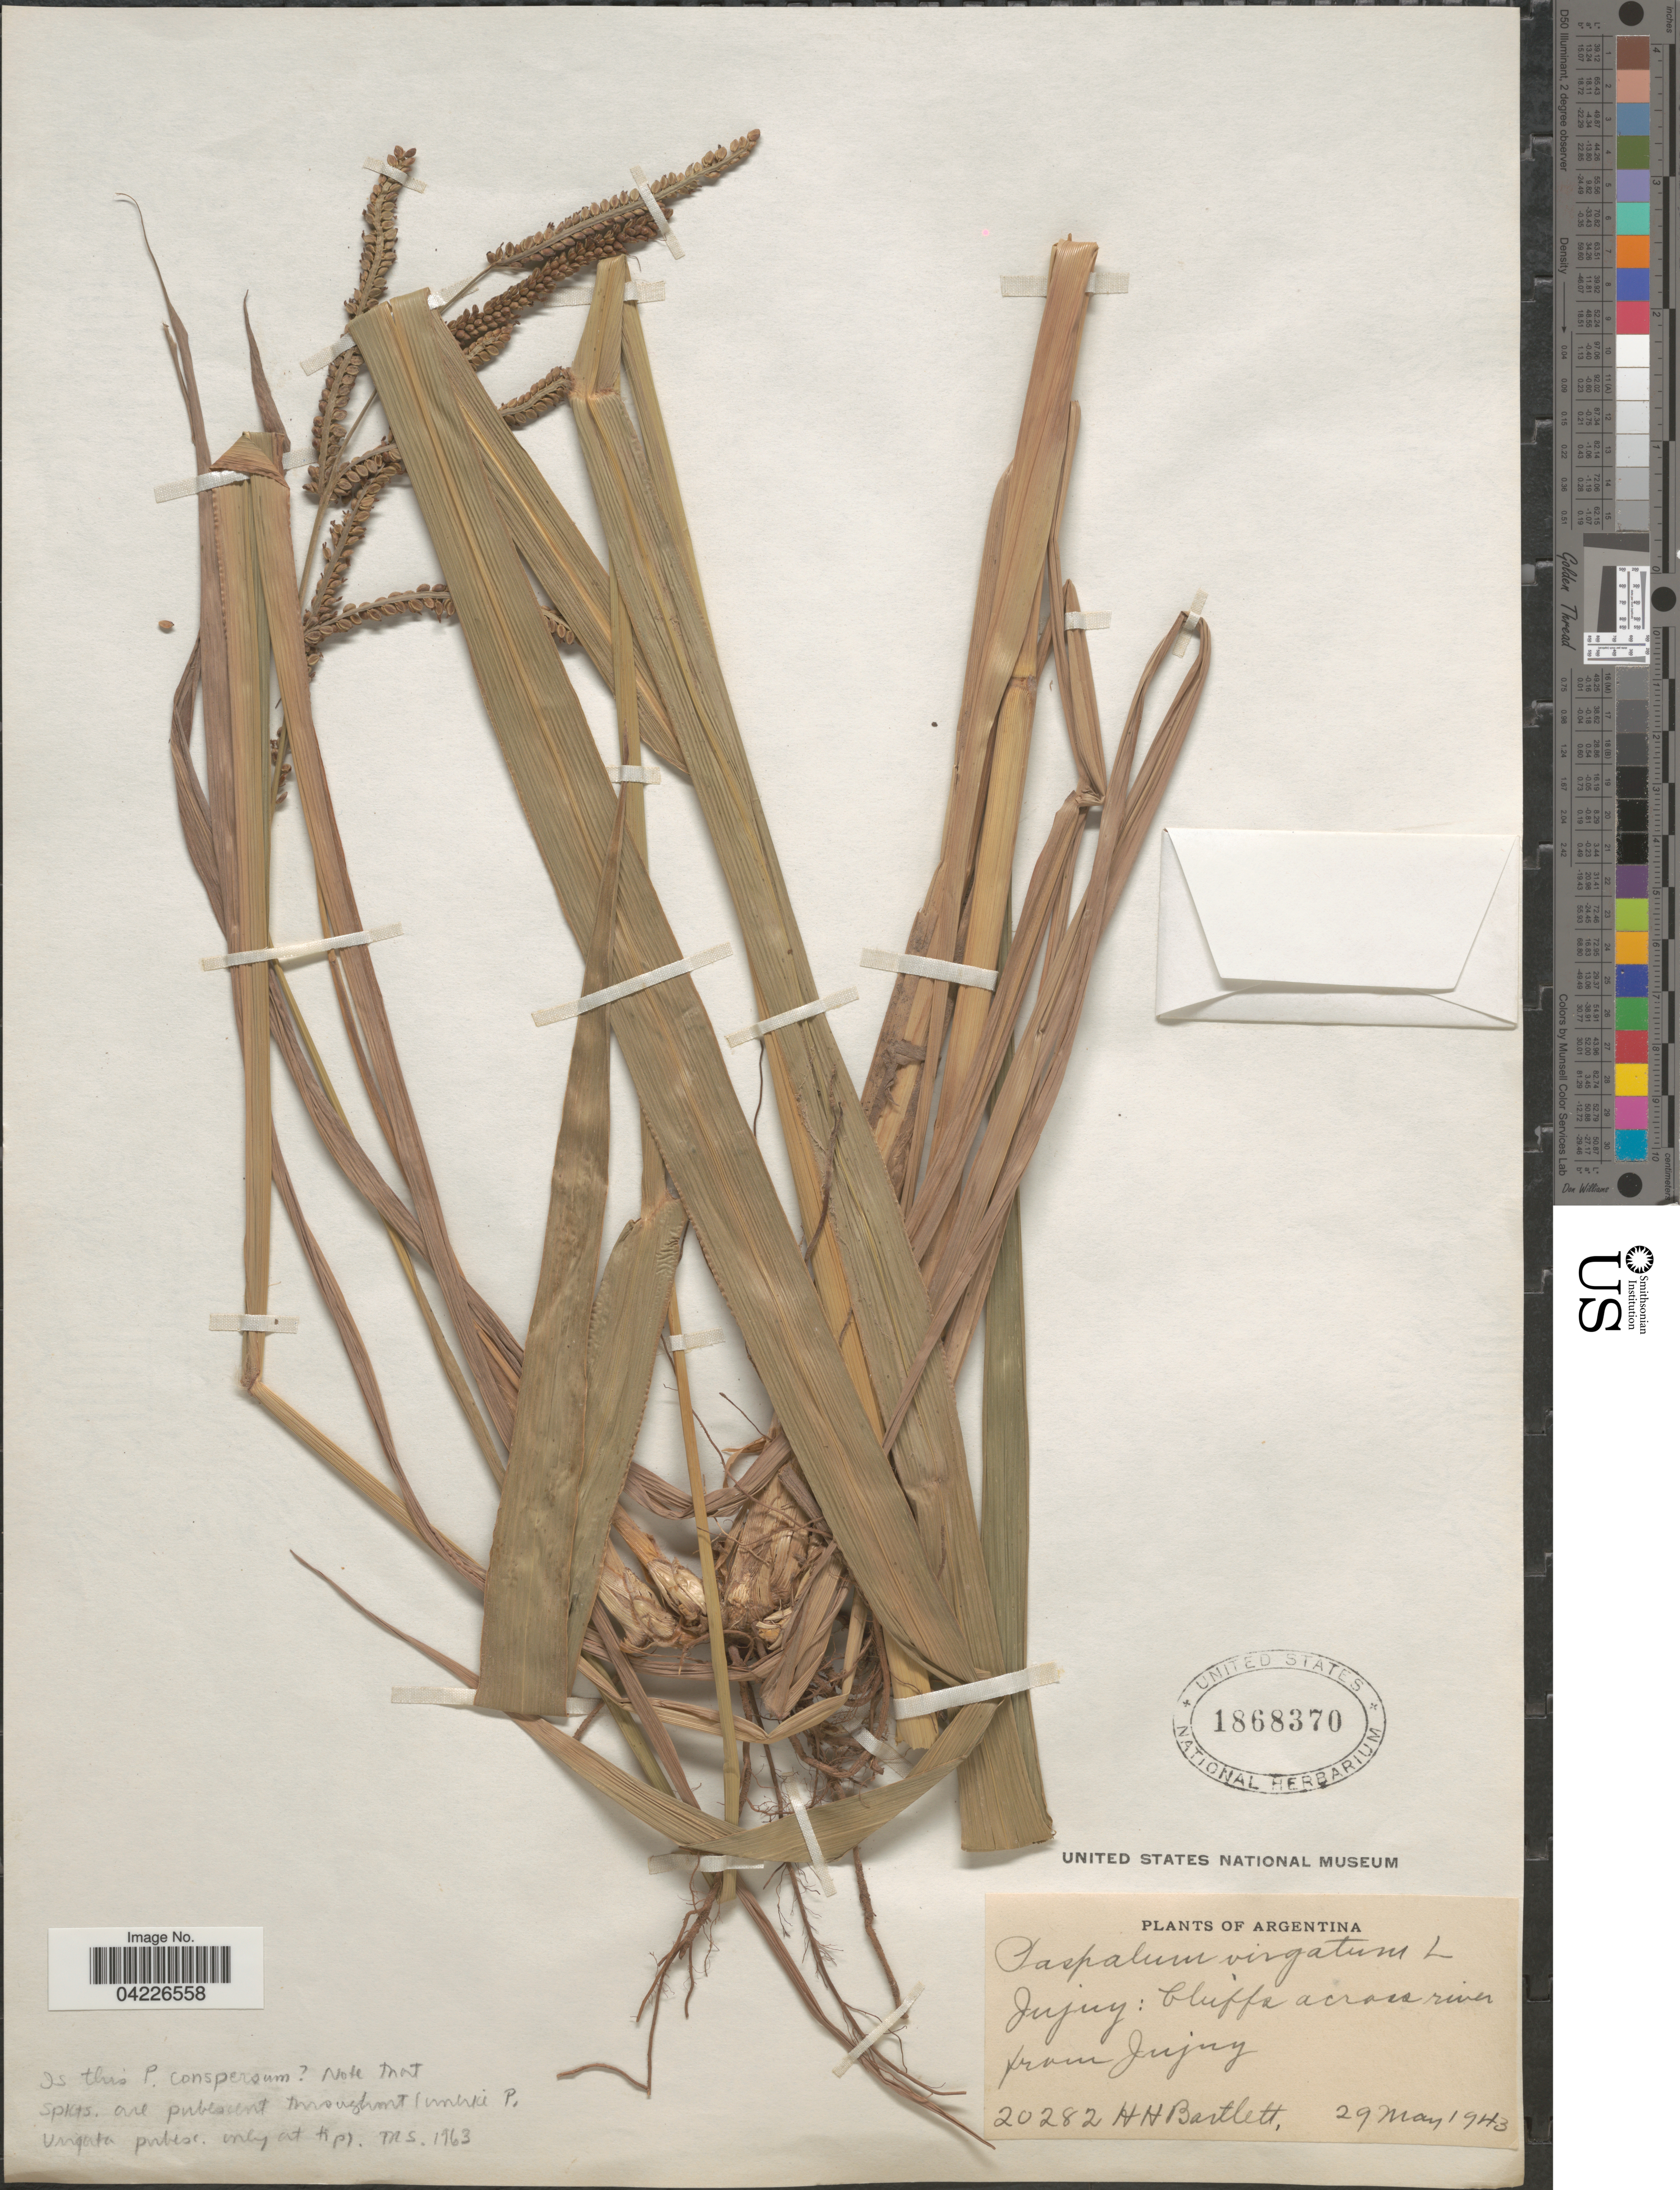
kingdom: Plantae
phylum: Tracheophyta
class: Liliopsida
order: Poales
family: Poaceae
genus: Paspalum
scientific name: Paspalum virgatum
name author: L.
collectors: H. H. Bartlett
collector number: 20282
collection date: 1943-05-29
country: Argentina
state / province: Jujuy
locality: Bluffs across river from Jujuy.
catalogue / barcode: US 1868370